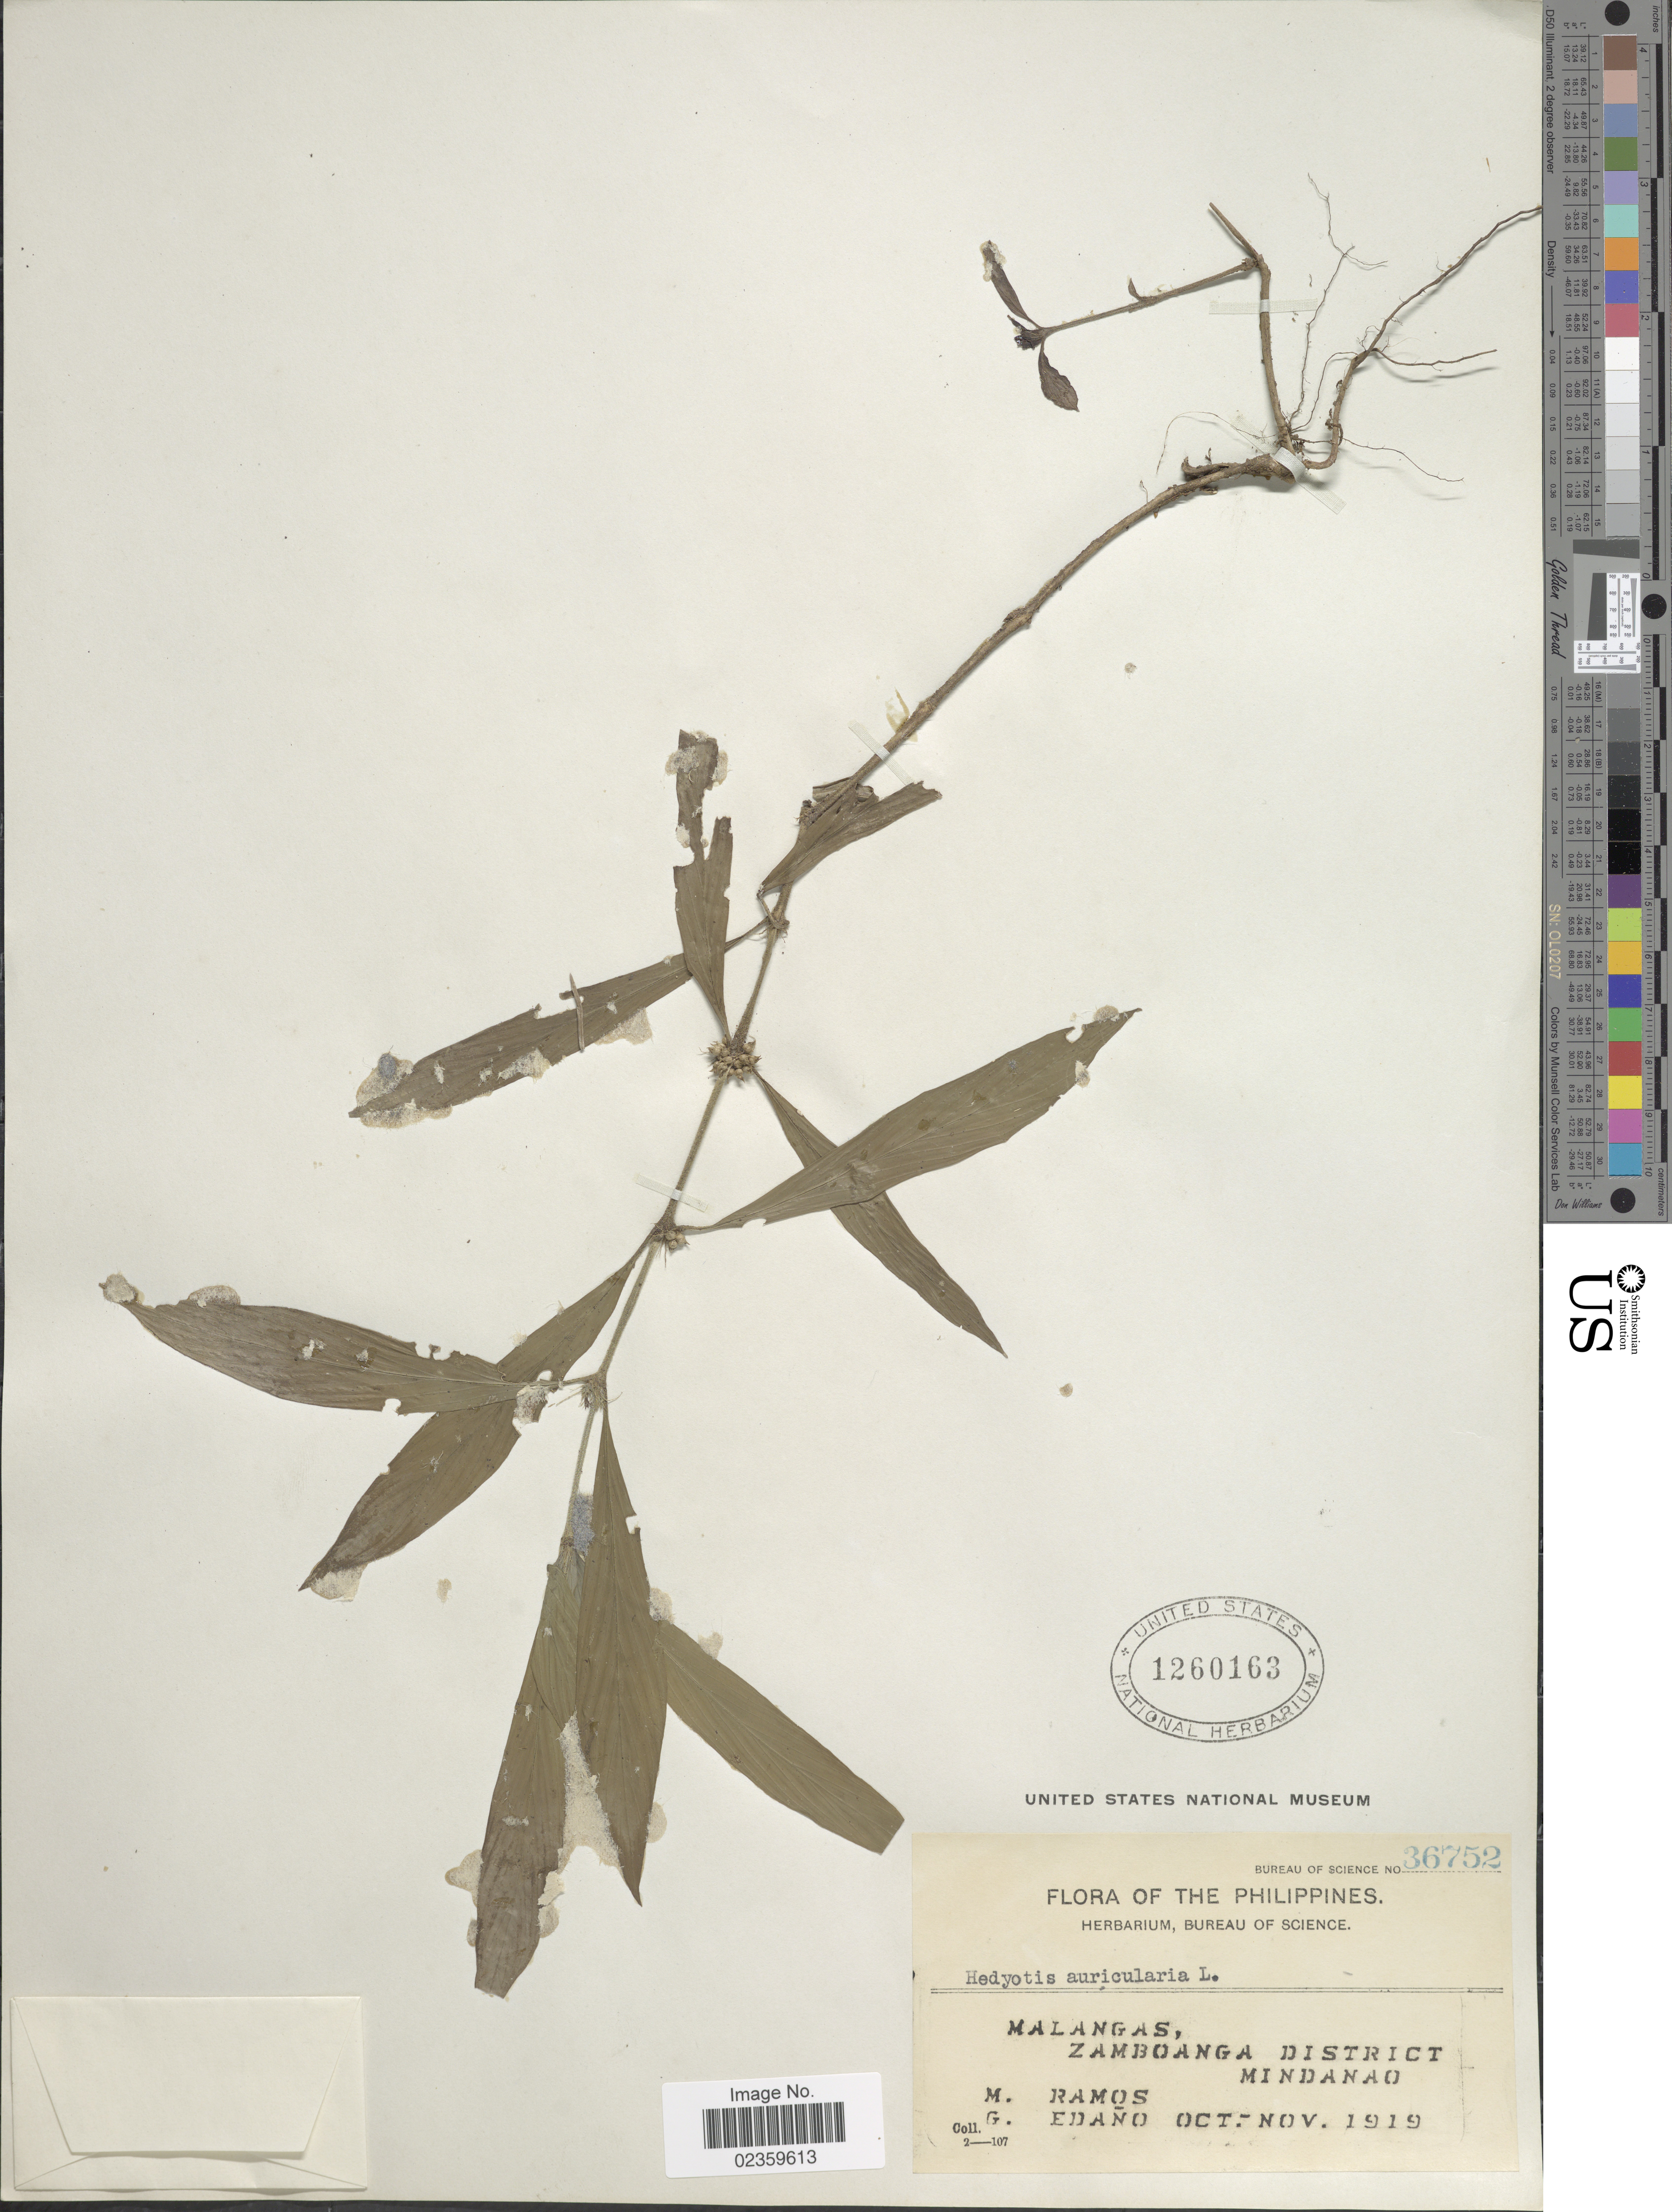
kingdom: Plantae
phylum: Tracheophyta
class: Magnoliopsida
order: Gentianales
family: Rubiaceae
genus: Exallage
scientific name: Exallage sp.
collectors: M. Ramos & G. Edaño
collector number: Bureau of Science 36752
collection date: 1919-10/1919-11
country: Philippines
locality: Malangas, Zamboanga District. Mindanao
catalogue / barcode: US 1260163